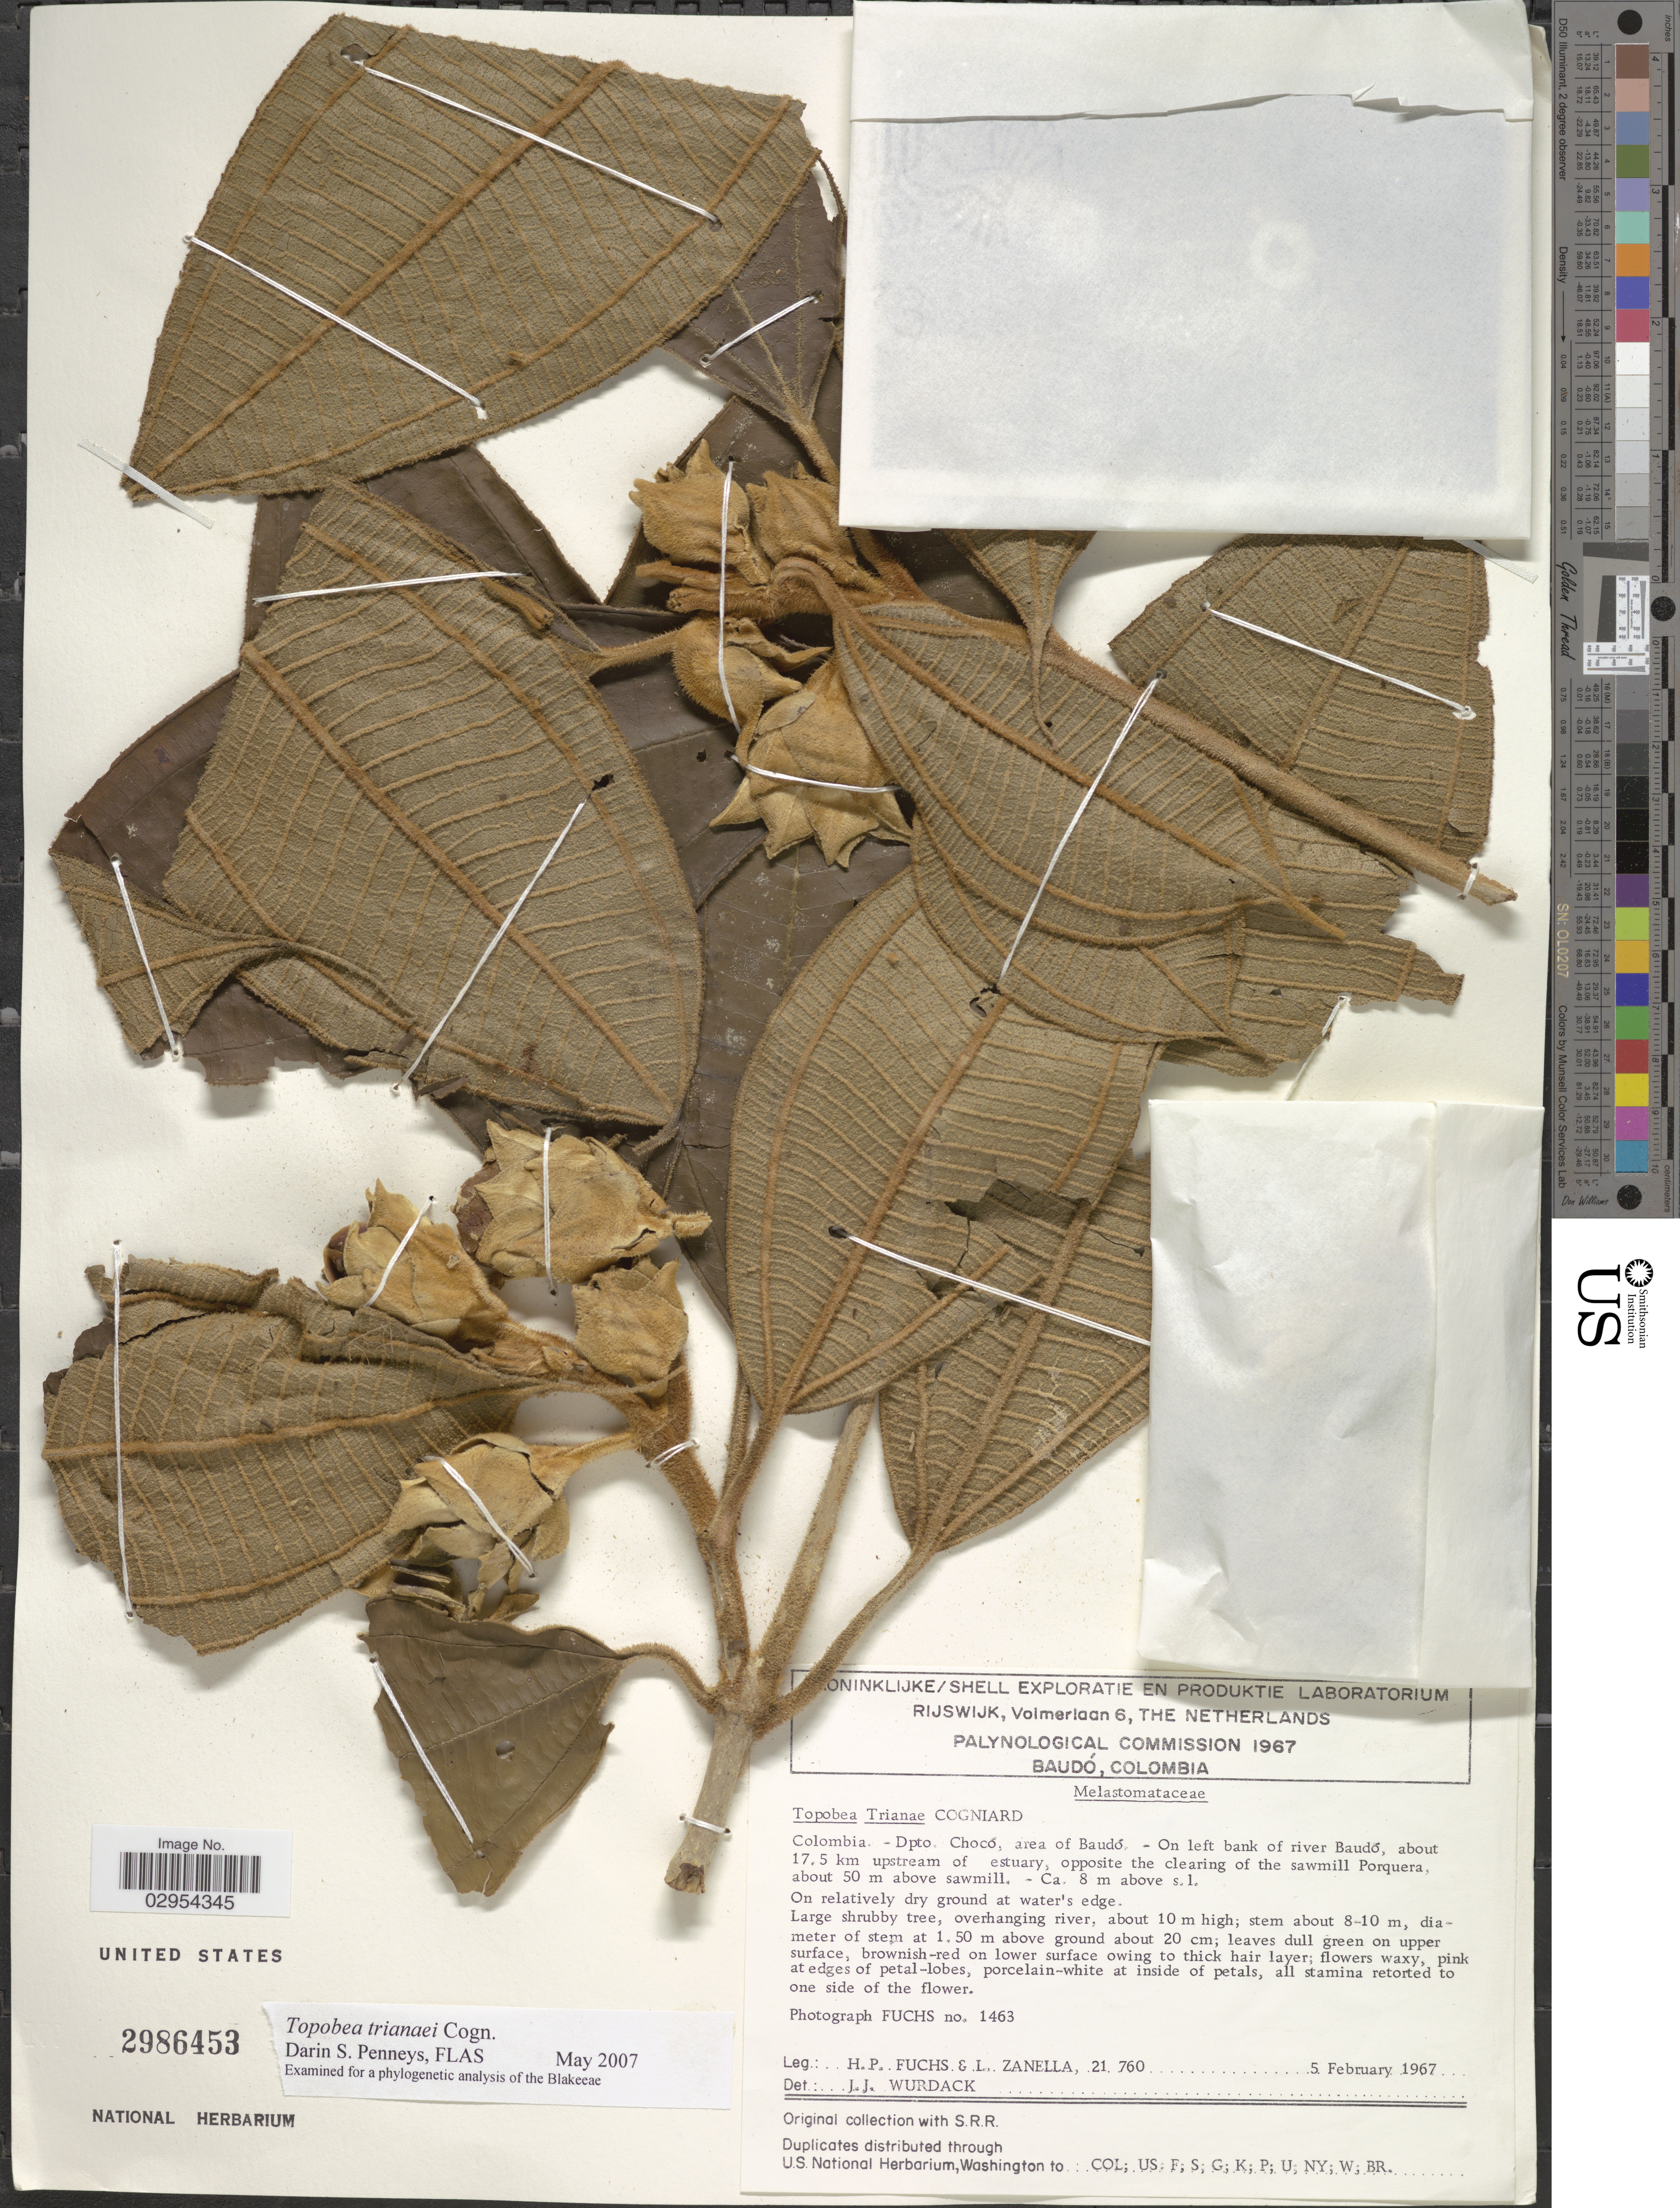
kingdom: Plantae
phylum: Tracheophyta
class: Magnoliopsida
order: Myrtales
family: Melastomataceae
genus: Topobea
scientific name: Topobea trianaei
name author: Cogn. in A. DC.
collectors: H. P. Fuchs & L. Zanella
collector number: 21760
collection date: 1967-02-05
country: Colombia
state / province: Chocó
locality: Dpto. Chocó, area of Baudó - On left bank of river Baudó, about 17.5 km upstream of estuary, opposite the clearing of the sawmill Porquera, about 50 m above sawmill. - Ca. 8 m above s.l.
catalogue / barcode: US 2986453